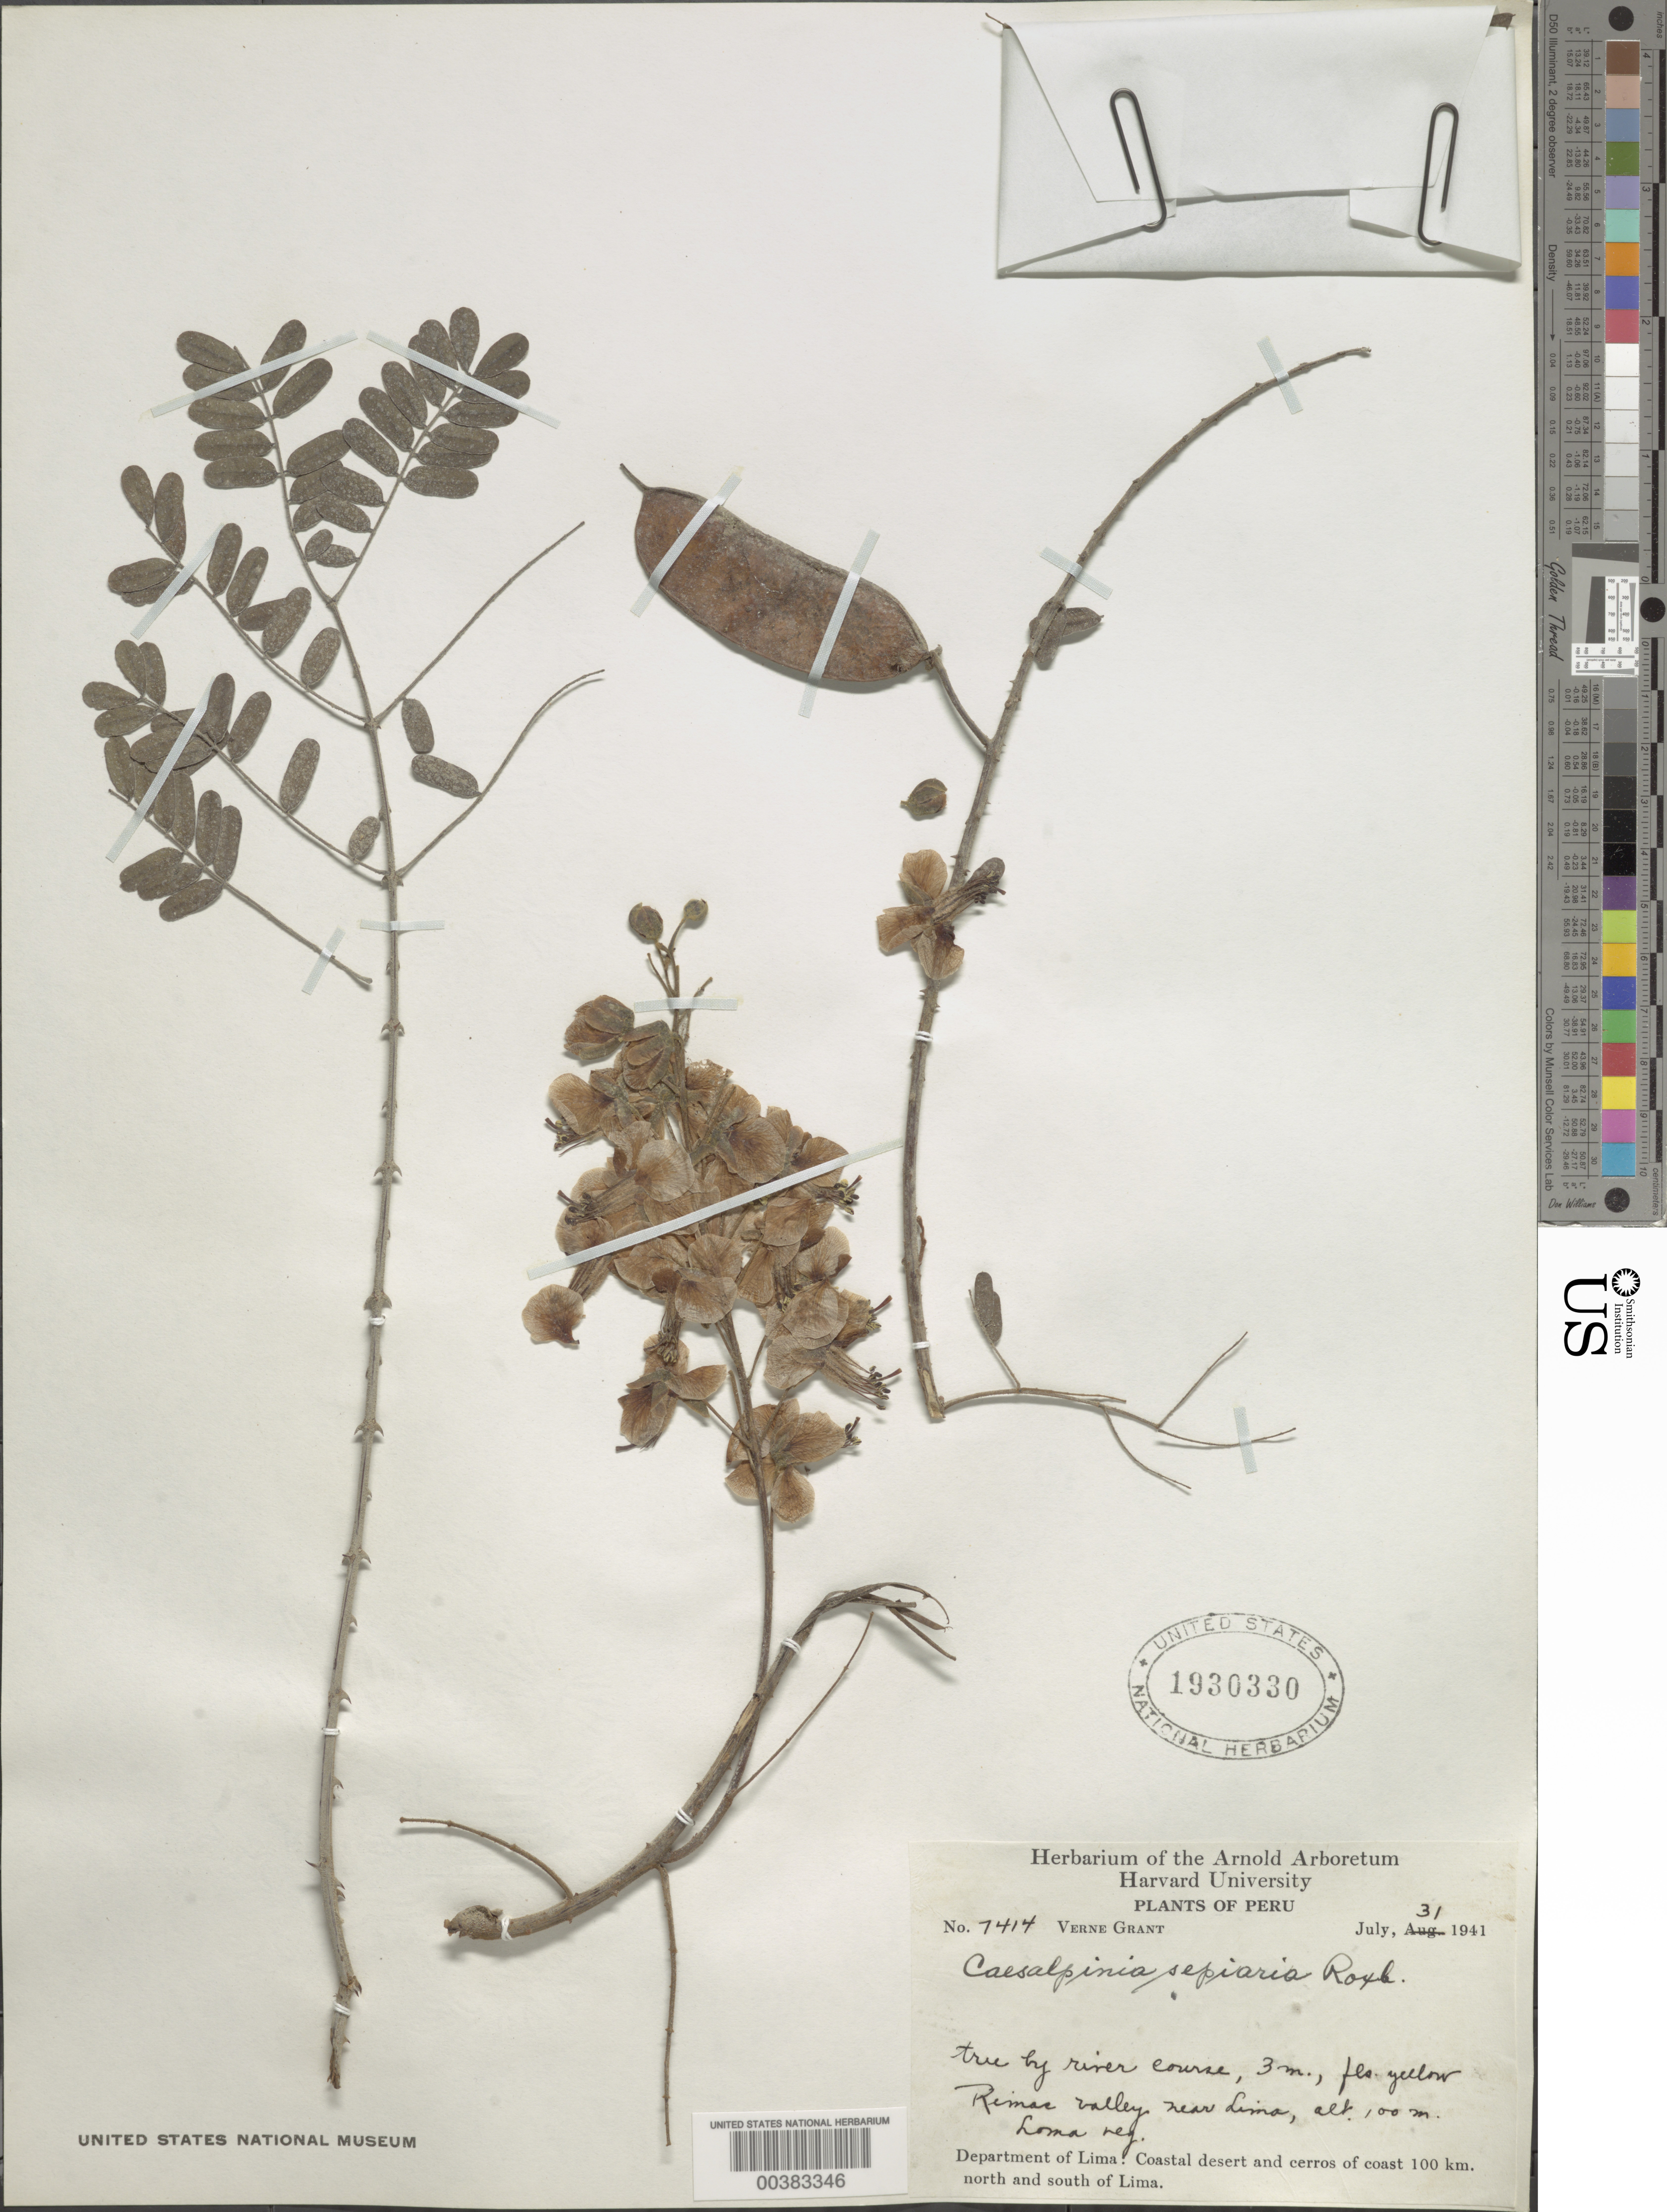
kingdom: Plantae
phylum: Tracheophyta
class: Magnoliopsida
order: Fabales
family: Fabaceae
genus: Biancaea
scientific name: Biancaea decapetala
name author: (Roth) O. Deg.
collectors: V. Grant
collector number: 7414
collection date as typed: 31 Jul 1941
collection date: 1941-07-31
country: Peru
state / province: Lima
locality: Rimas valley near lima; 100 km n and S of lima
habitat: River course; coastal desert and cerros of coast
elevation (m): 100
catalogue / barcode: US 1930330